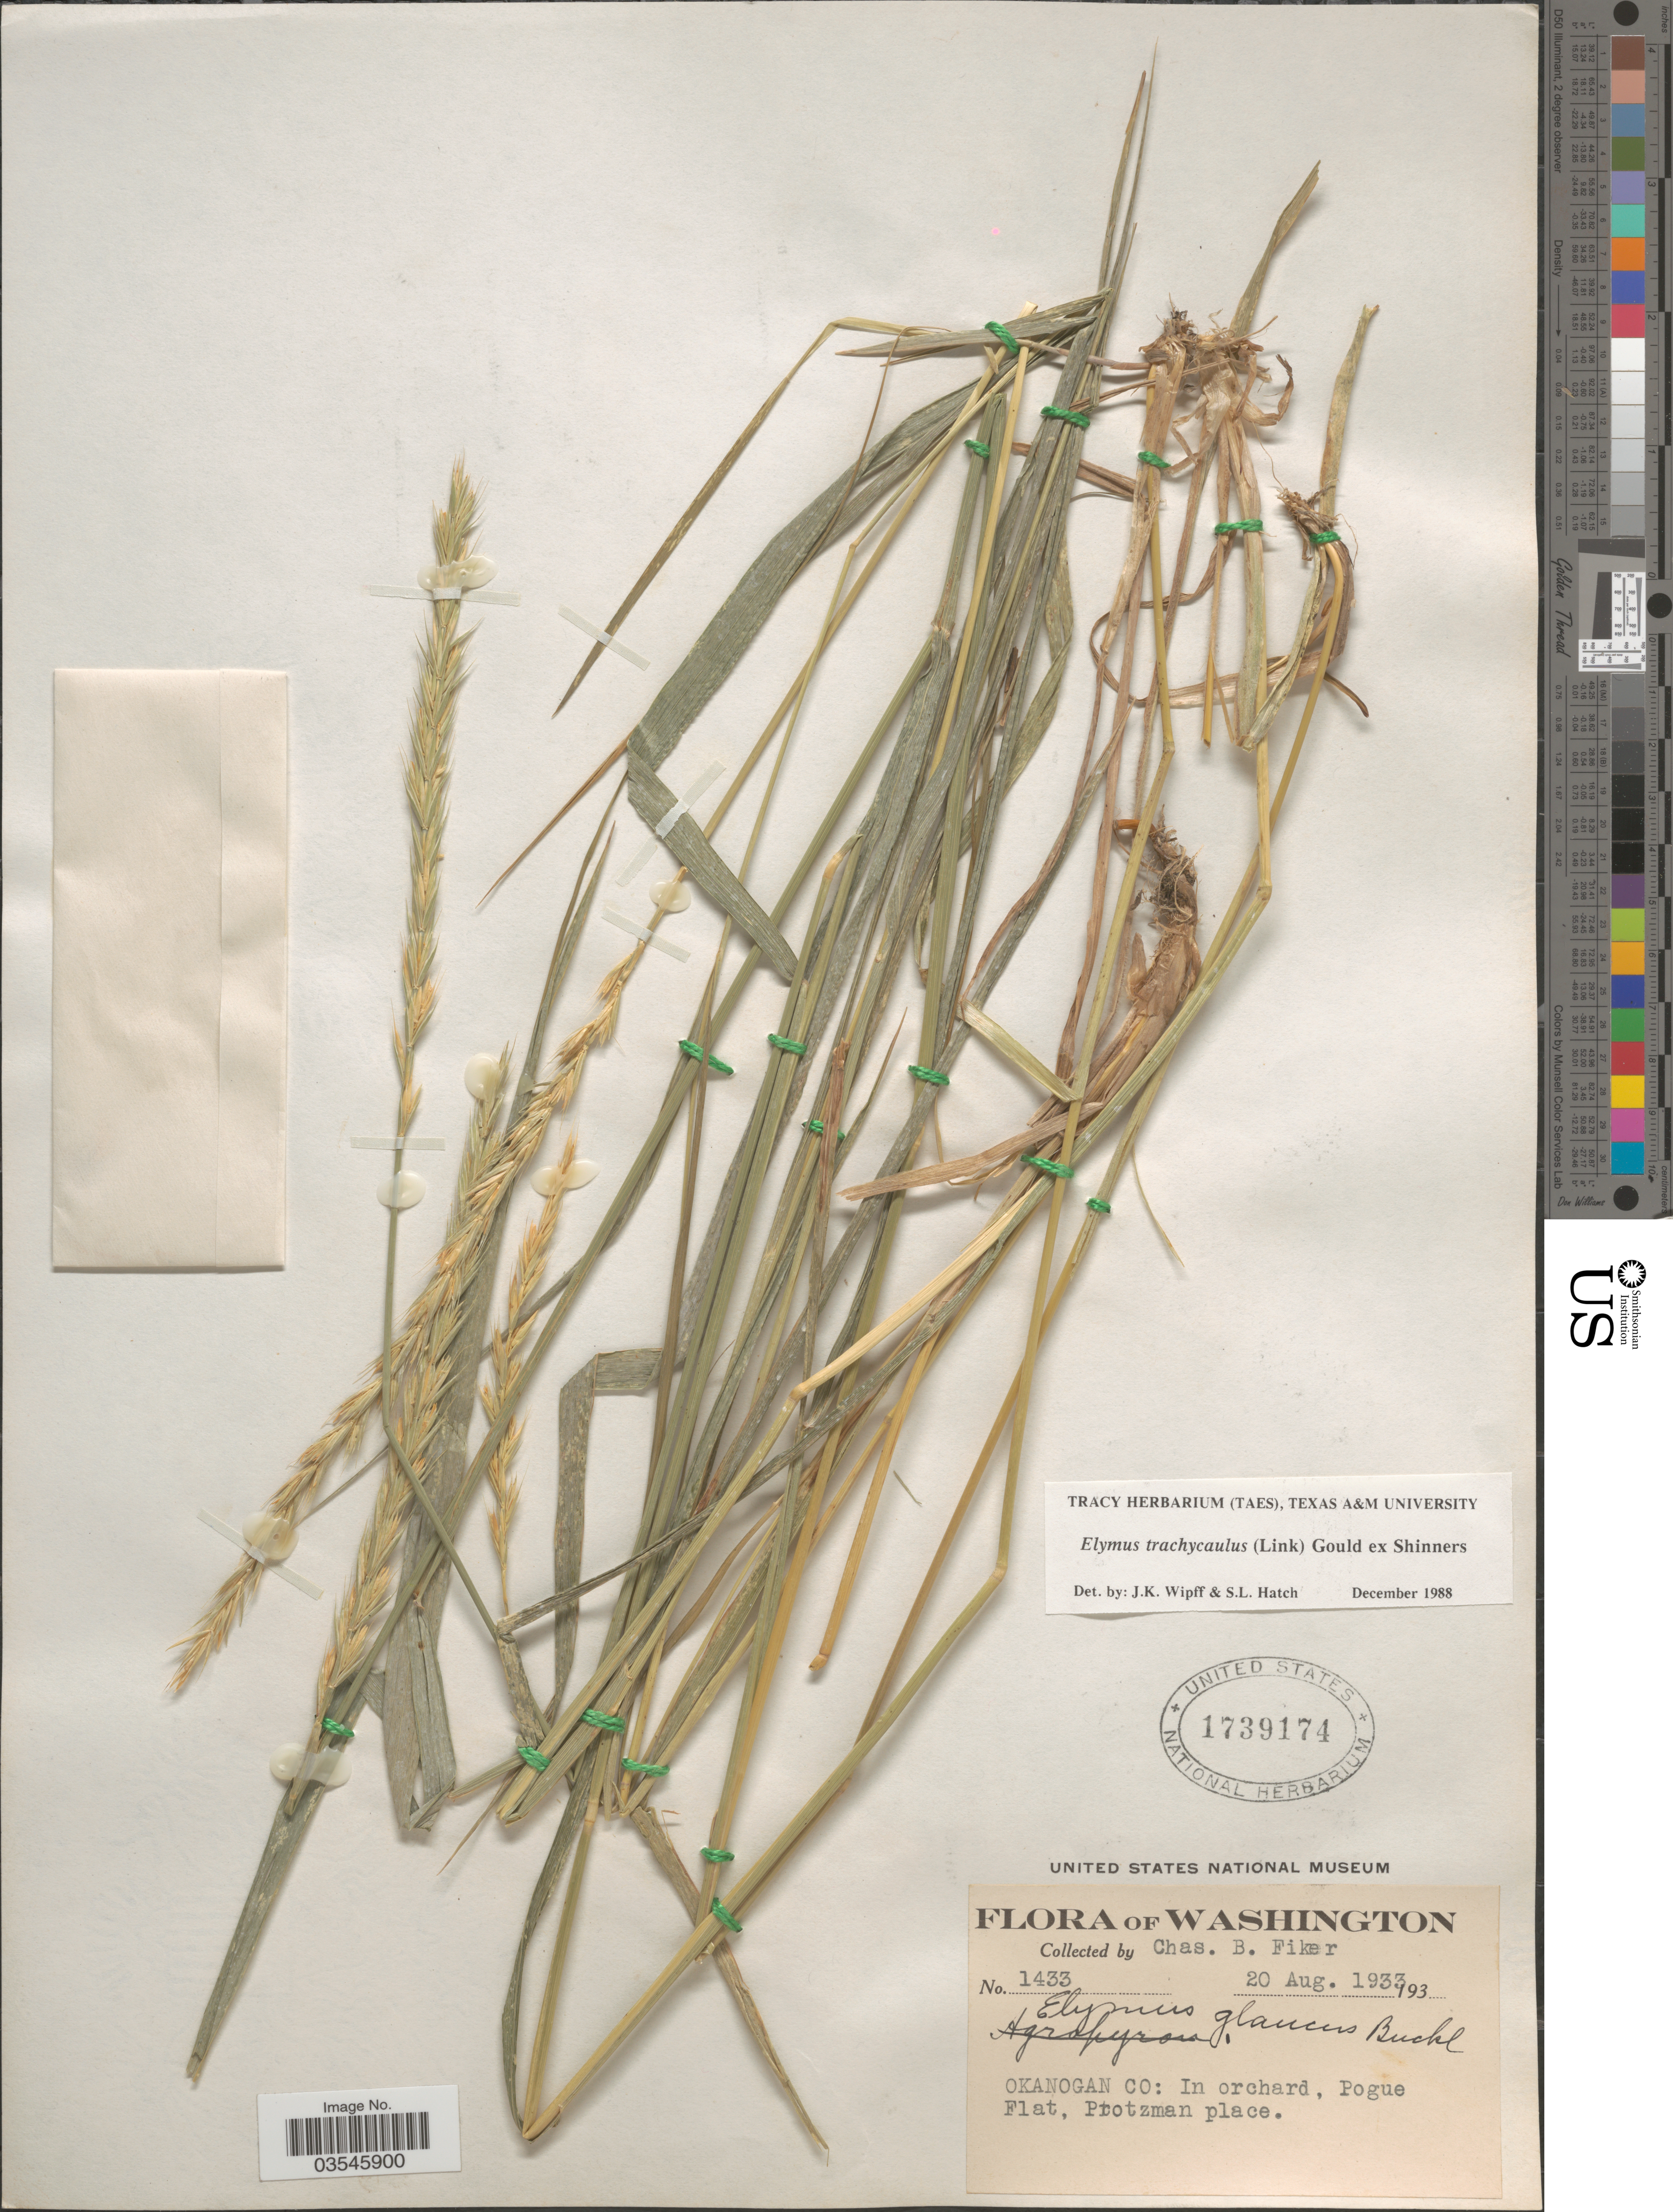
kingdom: Plantae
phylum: Tracheophyta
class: Liliopsida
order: Poales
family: Poaceae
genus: Elymus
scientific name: Elymus trachycaulus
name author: (Link) Gould ex Shinners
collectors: C. Fiker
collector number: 1433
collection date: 1933-08-20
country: United States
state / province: Washington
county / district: Okanogan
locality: Okanogan Co: In orchard, Pogue Flat, Protzman place.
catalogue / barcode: US 1739174